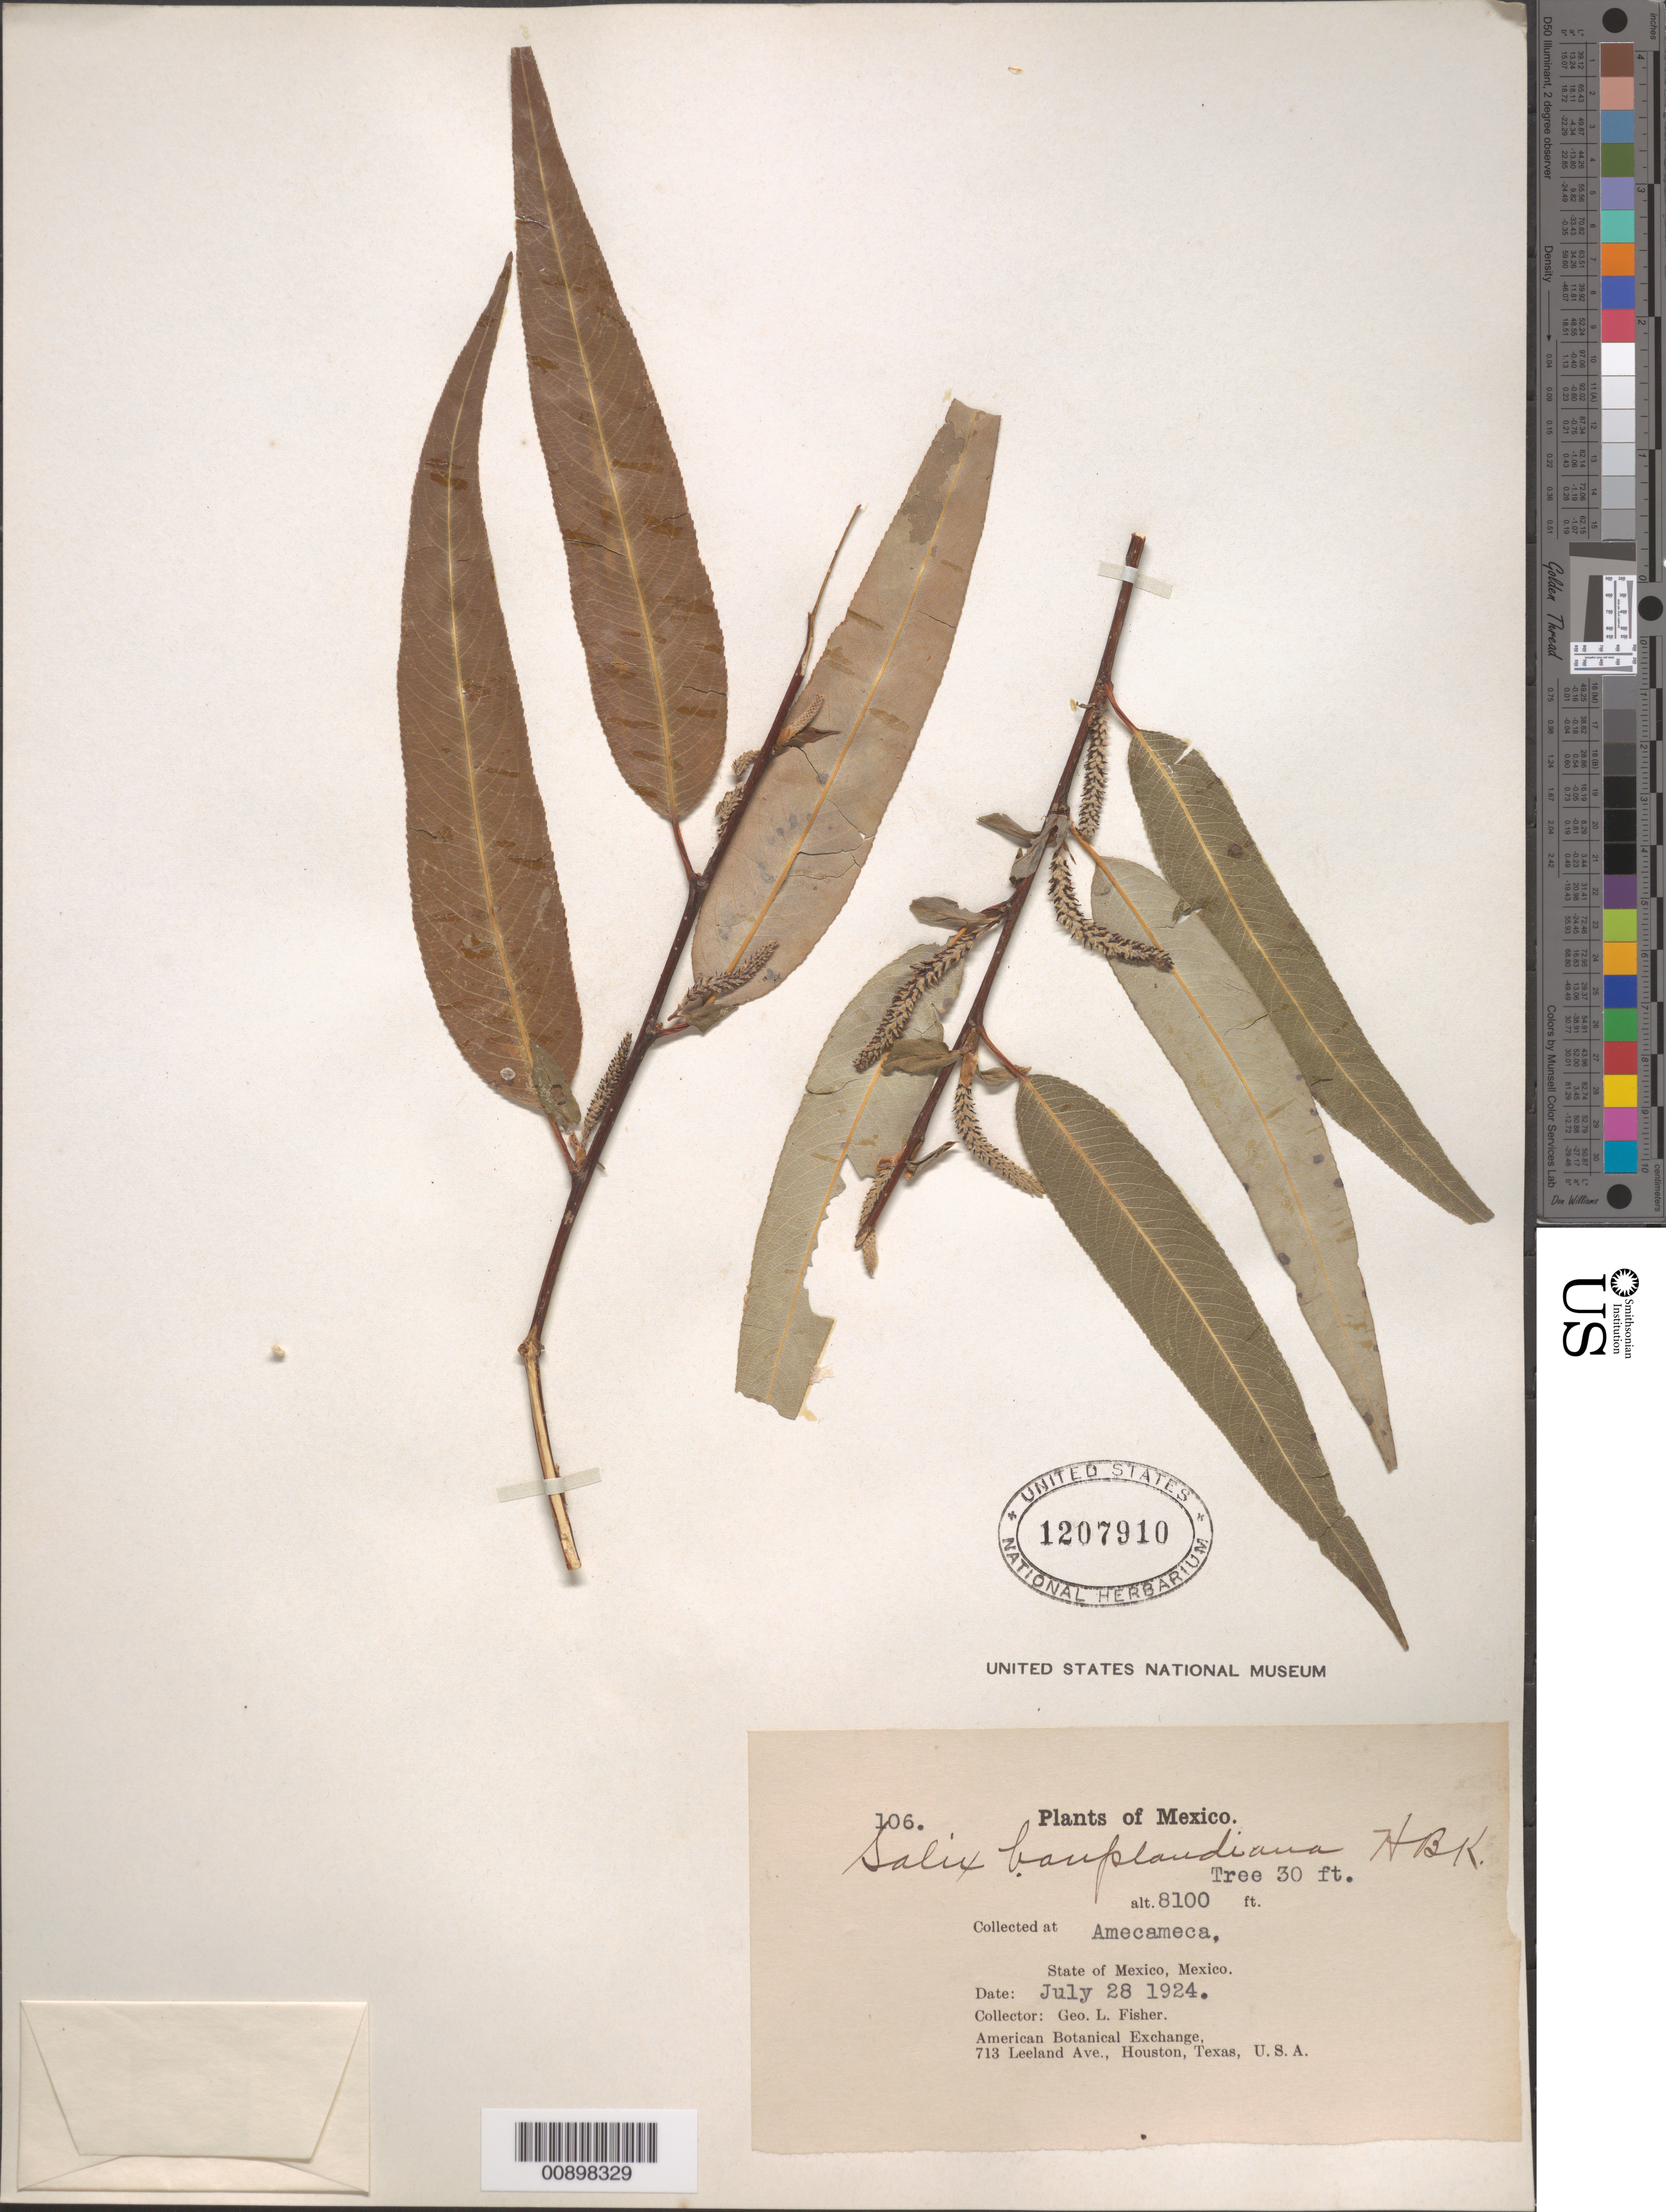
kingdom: Plantae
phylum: Tracheophyta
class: Magnoliopsida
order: Malpighiales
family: Salicaceae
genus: Salix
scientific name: Salix bonplandiana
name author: Kunth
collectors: G. L. Fisher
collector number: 106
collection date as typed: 28 Jul 1924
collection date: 1924-07-28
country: Mexico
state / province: México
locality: Amecameca, State of México.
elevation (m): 2469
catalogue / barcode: US 1207910